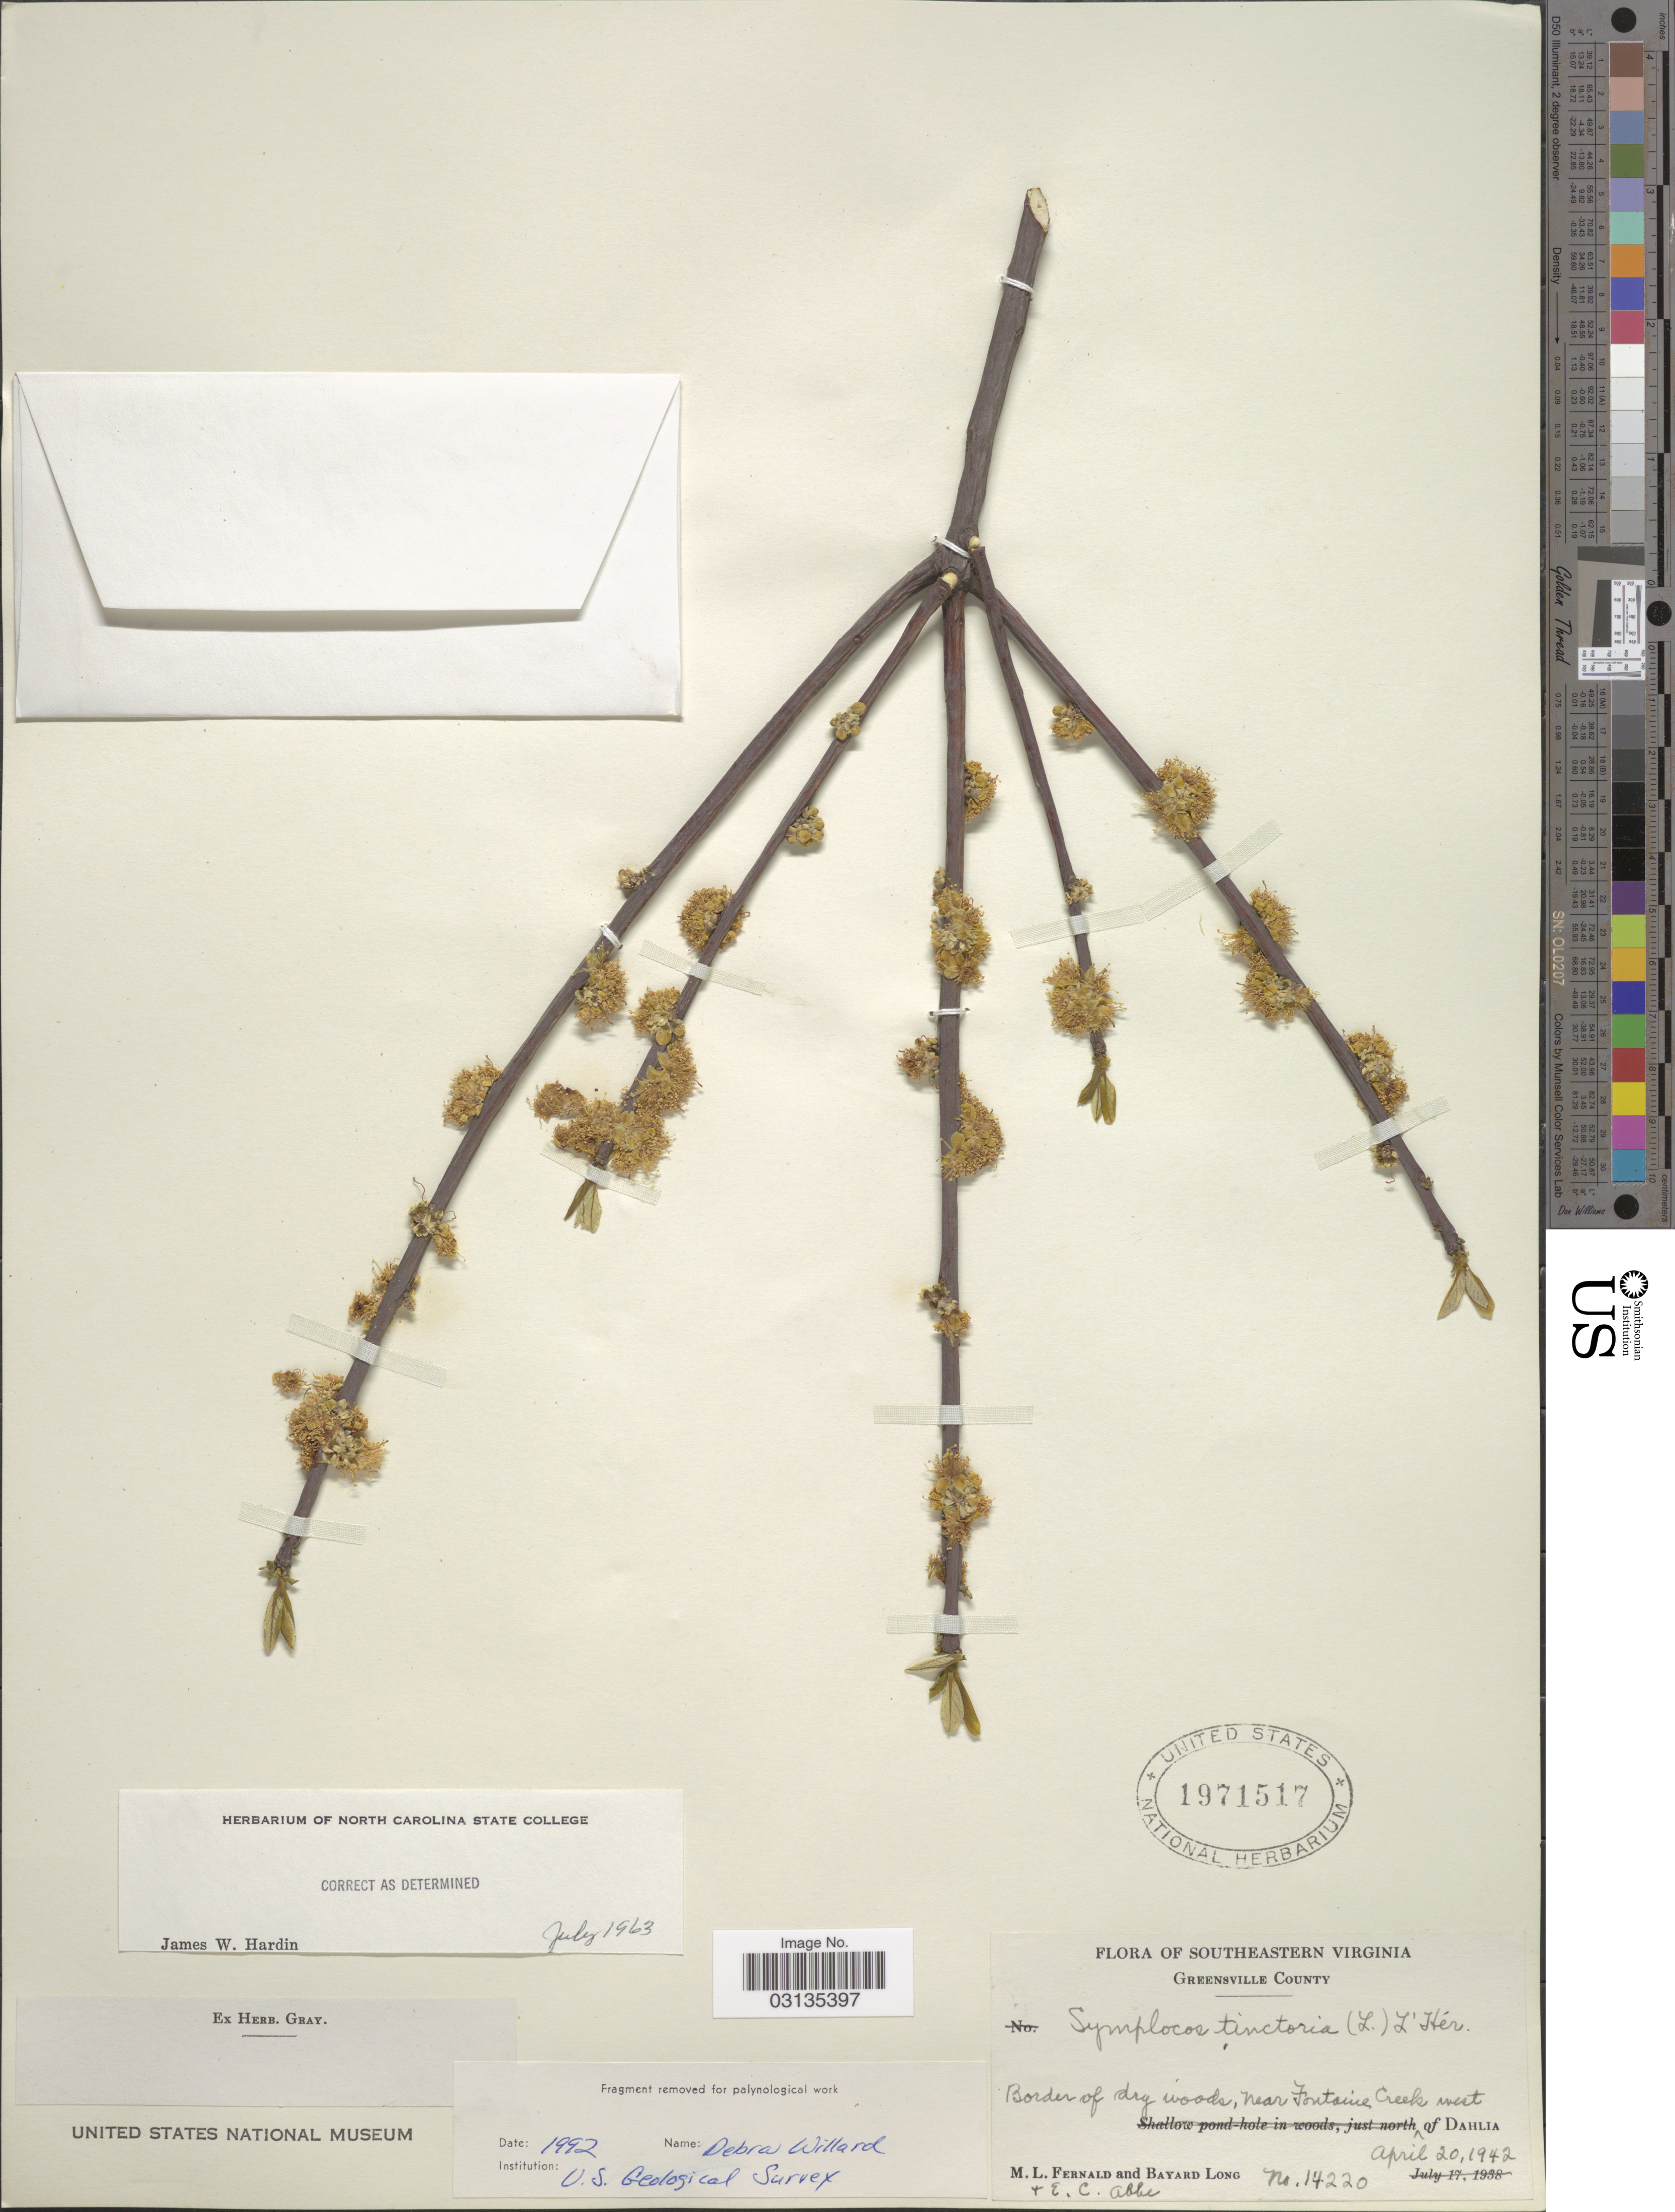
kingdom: Plantae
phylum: Tracheophyta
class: Magnoliopsida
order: Ericales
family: Symplocaceae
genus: Symplocos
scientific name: Symplocos tinctoria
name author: (L.) L'Hér.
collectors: M. L. Fernald, B. Long & E. C. Abbe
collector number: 14220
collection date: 1942-04-20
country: United States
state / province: Virginia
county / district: Greensville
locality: Southeastern Virginia. Greensville County. Near Fontaine Creek west of Dahlia.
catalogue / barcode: US 1971517